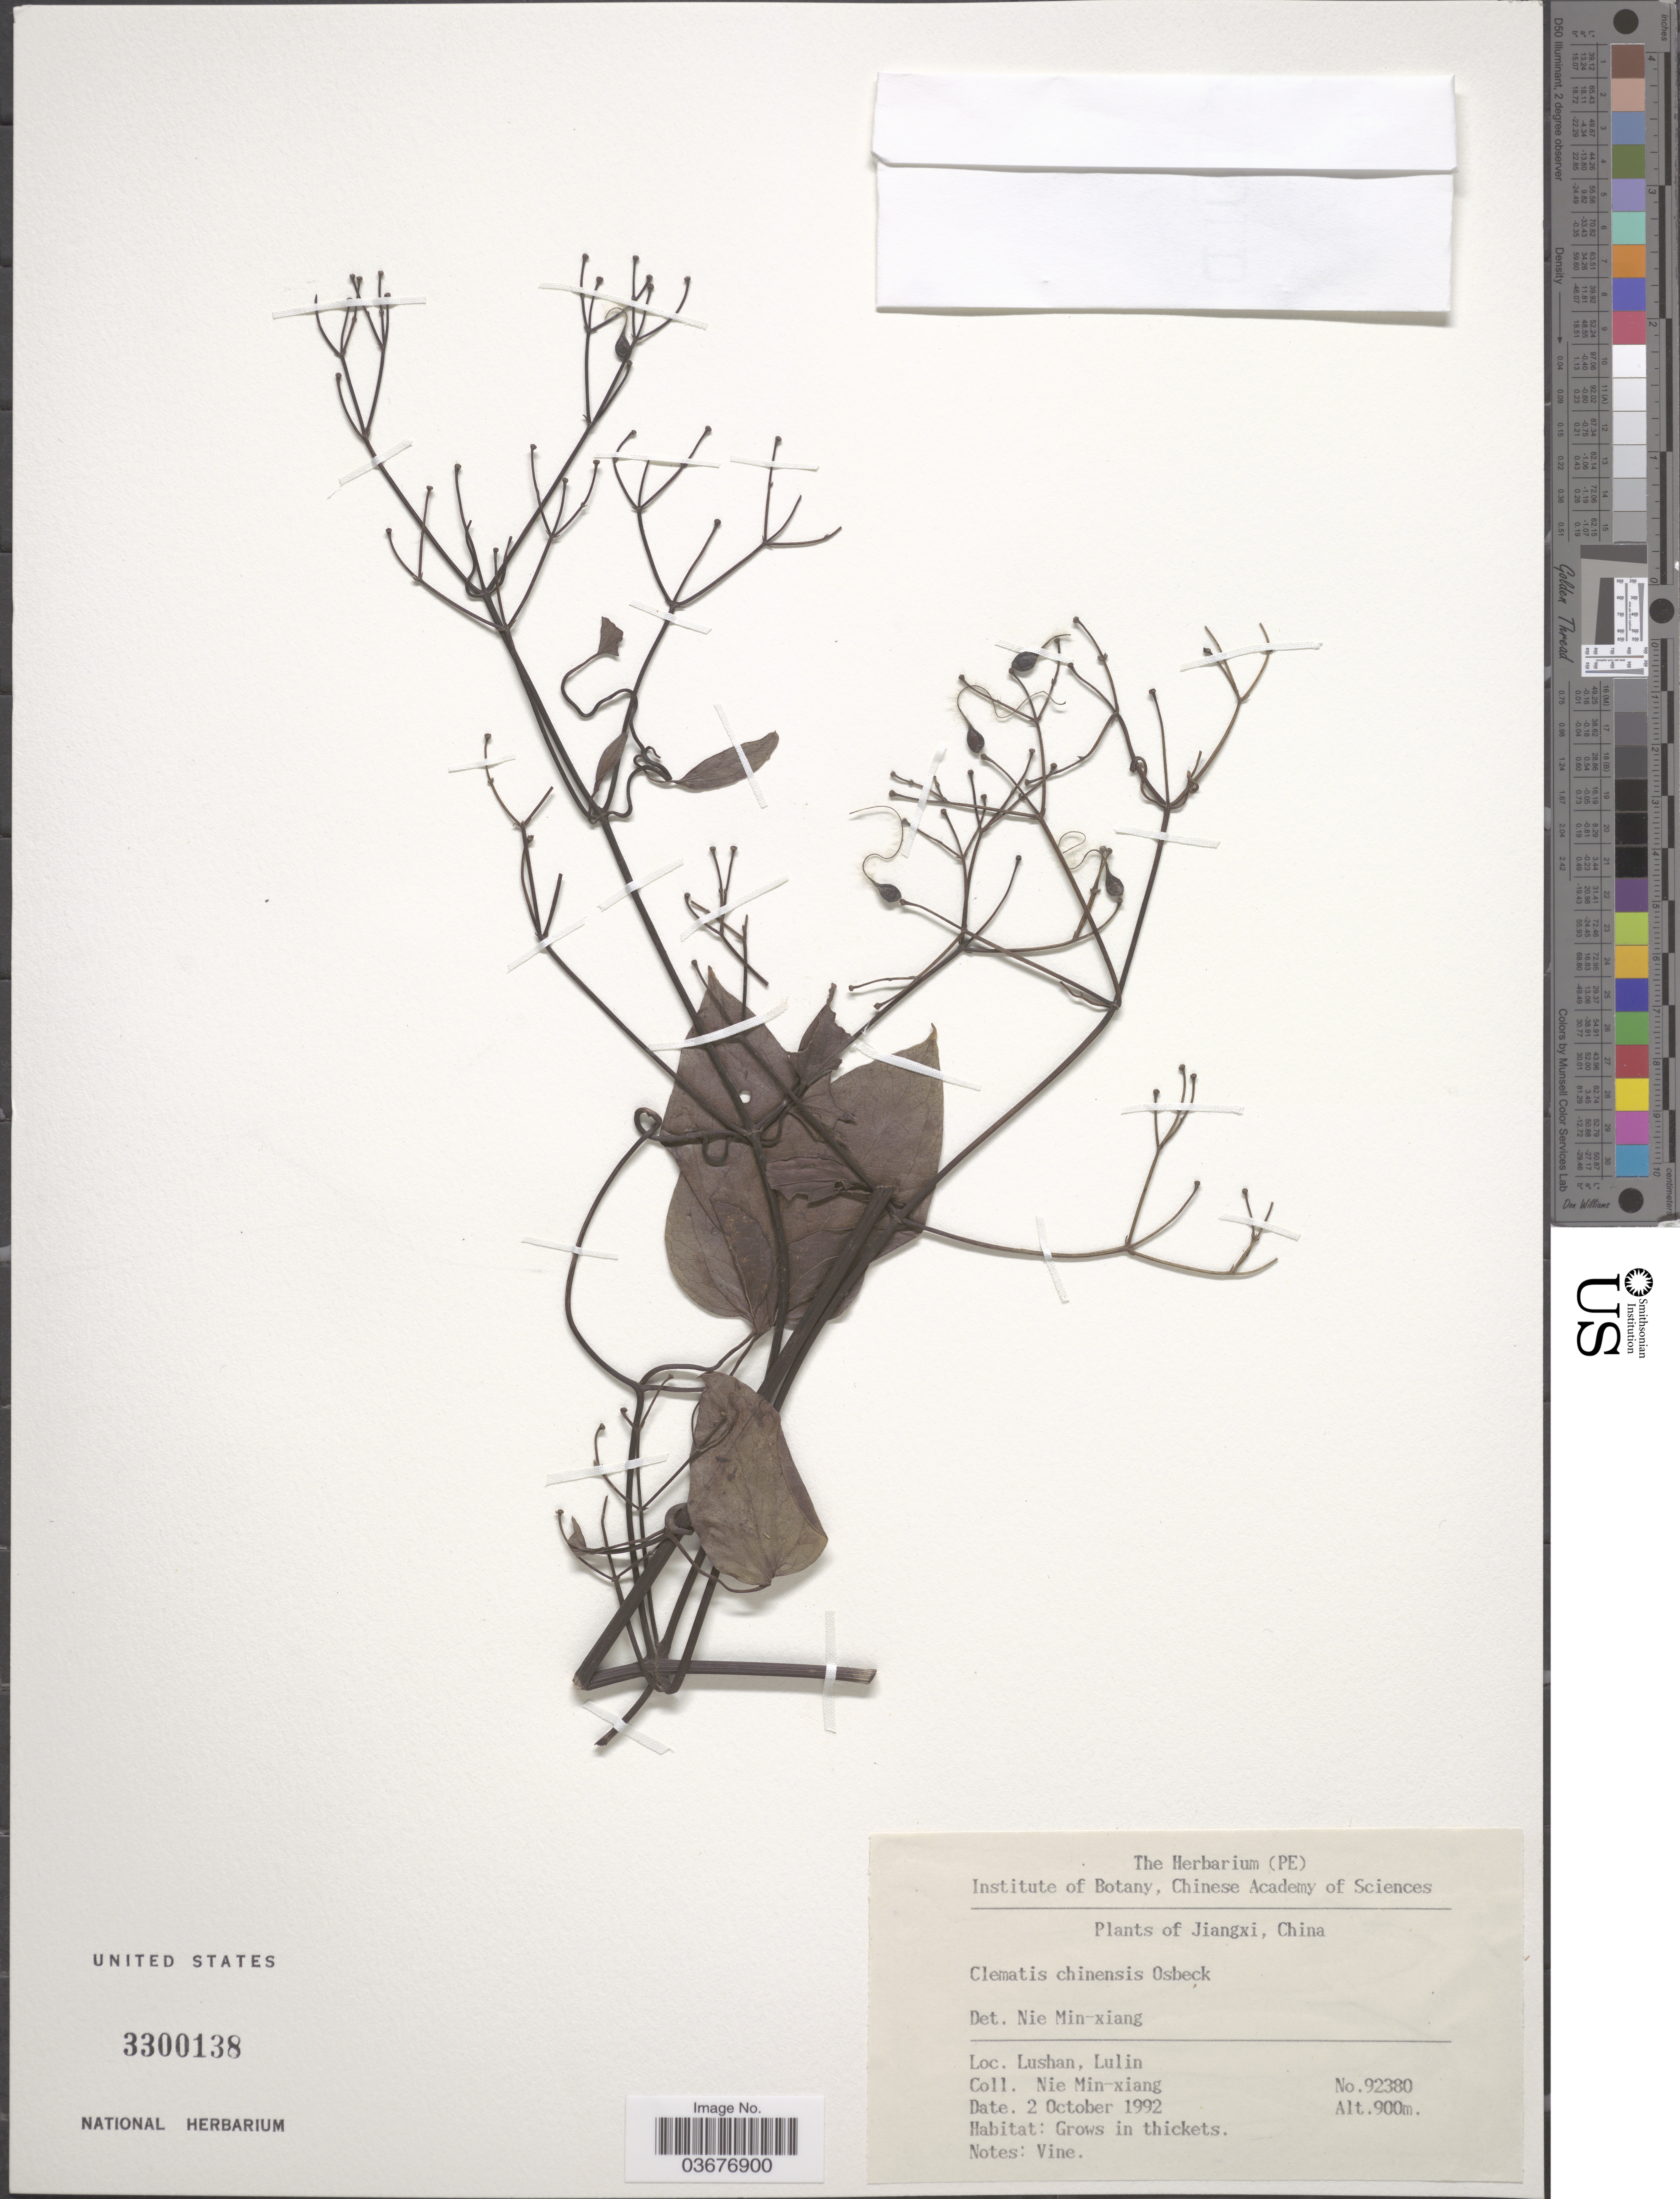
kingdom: Plantae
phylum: Tracheophyta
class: Magnoliopsida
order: Ranunculales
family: Ranunculaceae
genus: Clematis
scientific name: Clematis chinensis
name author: Retz.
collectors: M. Nie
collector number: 92380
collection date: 1992-10-02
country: China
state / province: Jiangxi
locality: Lushan, Lulin.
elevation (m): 900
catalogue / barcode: US 3300138